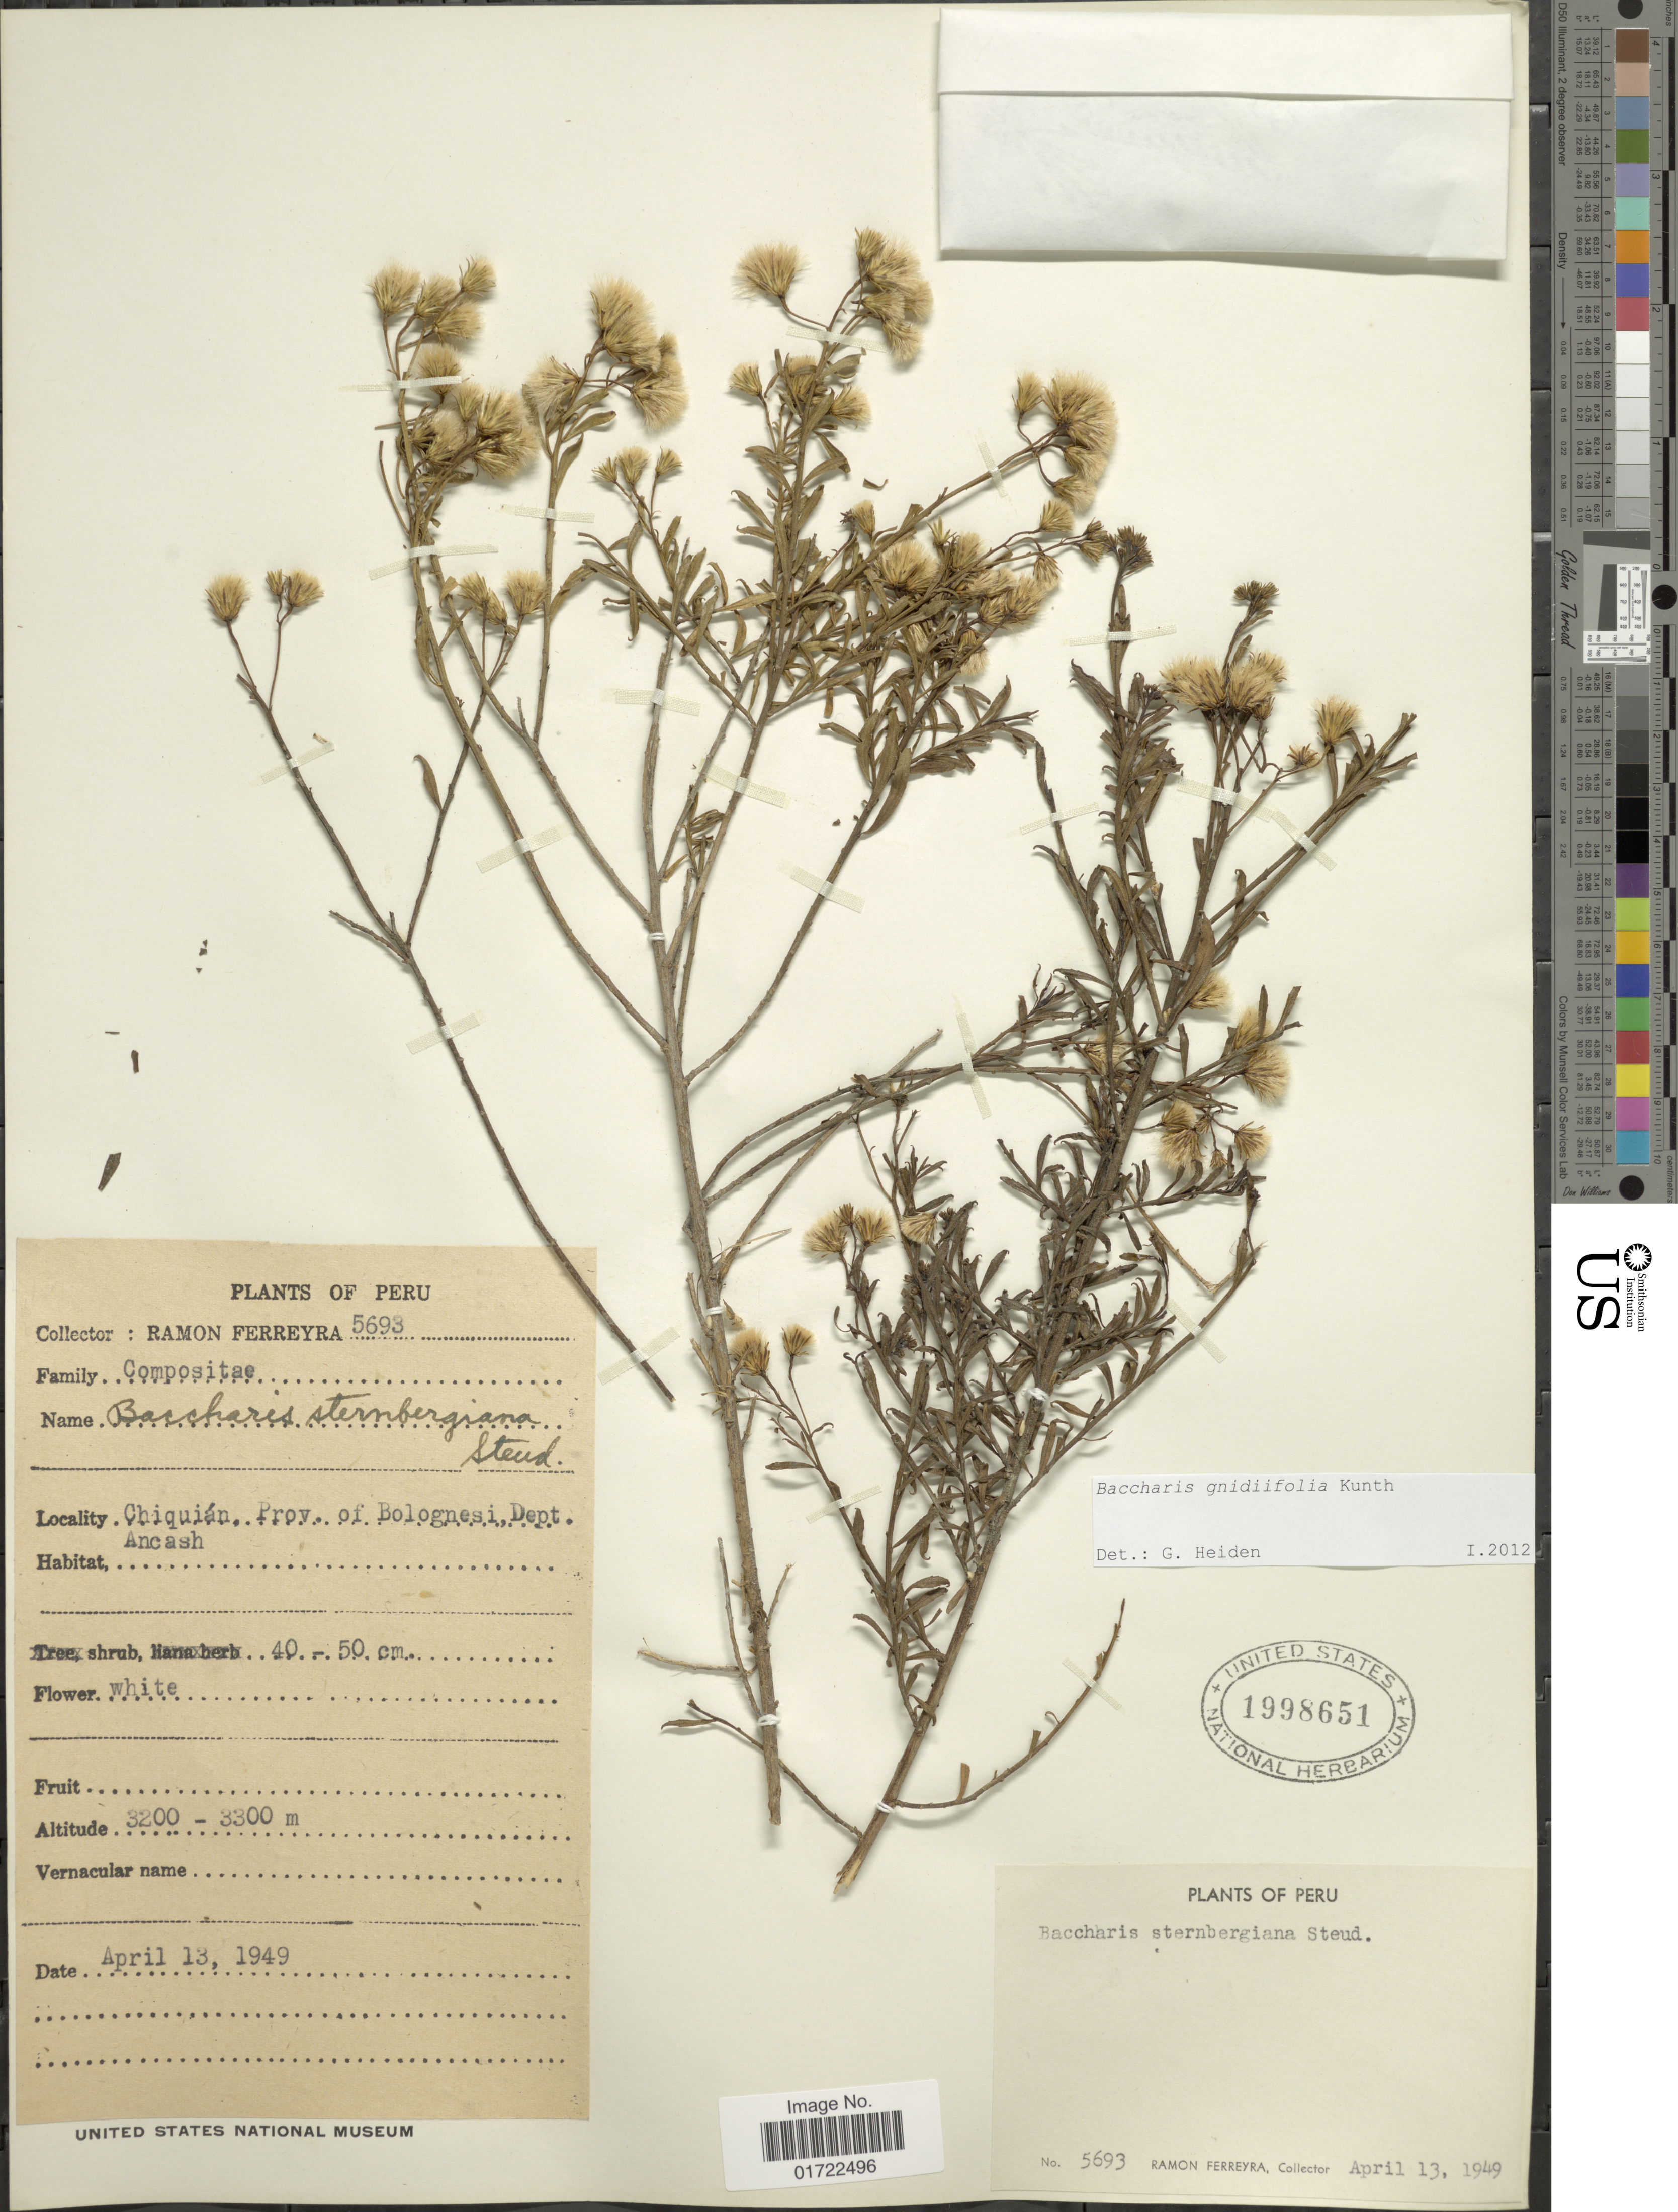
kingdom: Plantae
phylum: Tracheophyta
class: Magnoliopsida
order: Asterales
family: Asteraceae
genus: Baccharis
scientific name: Baccharis gnidiifolia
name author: Kunth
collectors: R. A. Ferreyra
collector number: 5693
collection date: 1949-04-13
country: Peru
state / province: Ancash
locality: Chiquian, Prov. of Bolognesi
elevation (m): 3200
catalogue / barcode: US 1998651